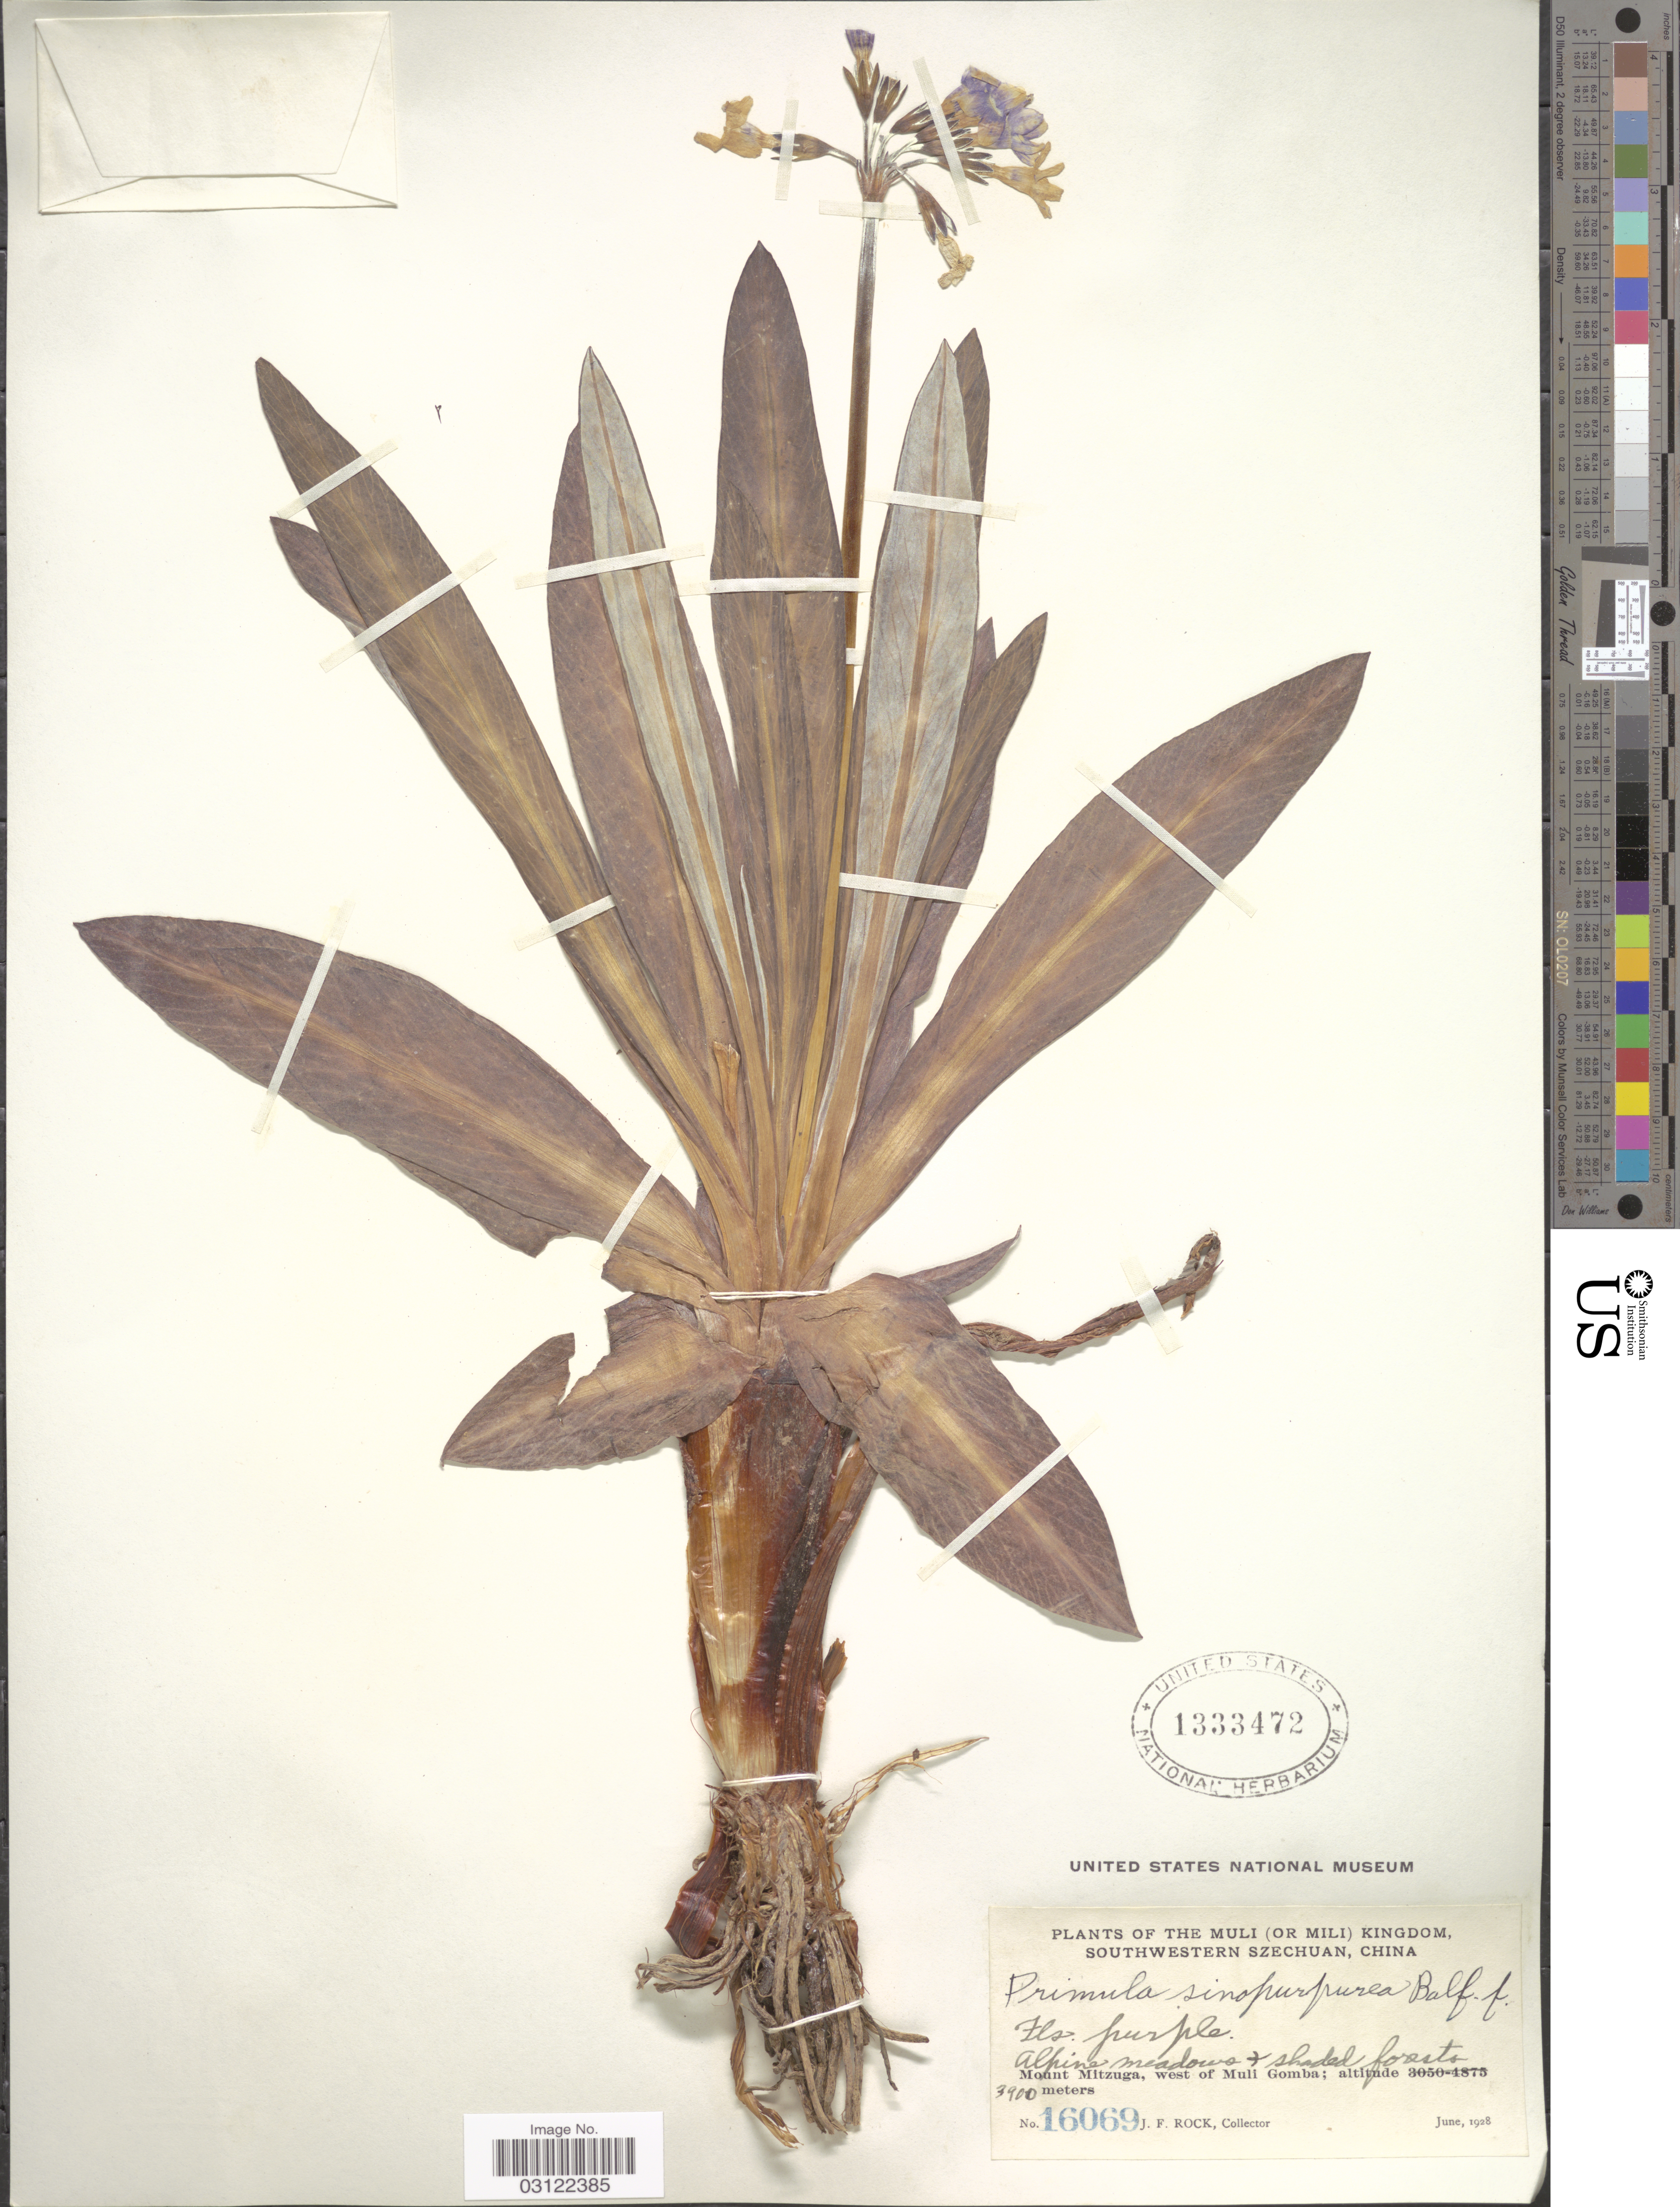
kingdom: Plantae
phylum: Tracheophyta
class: Magnoliopsida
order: Ericales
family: Primulaceae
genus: Primula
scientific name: Primula sinopurpurea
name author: Balf. f. ex Hutch.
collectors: J. Rock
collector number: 16069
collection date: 1928-06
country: China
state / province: Sichuan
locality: Muli (or Mili) Kingdom, Southwestern Szechuan. Mount Mitzuga, west of Muli Gomba.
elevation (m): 3900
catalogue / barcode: US 1333472